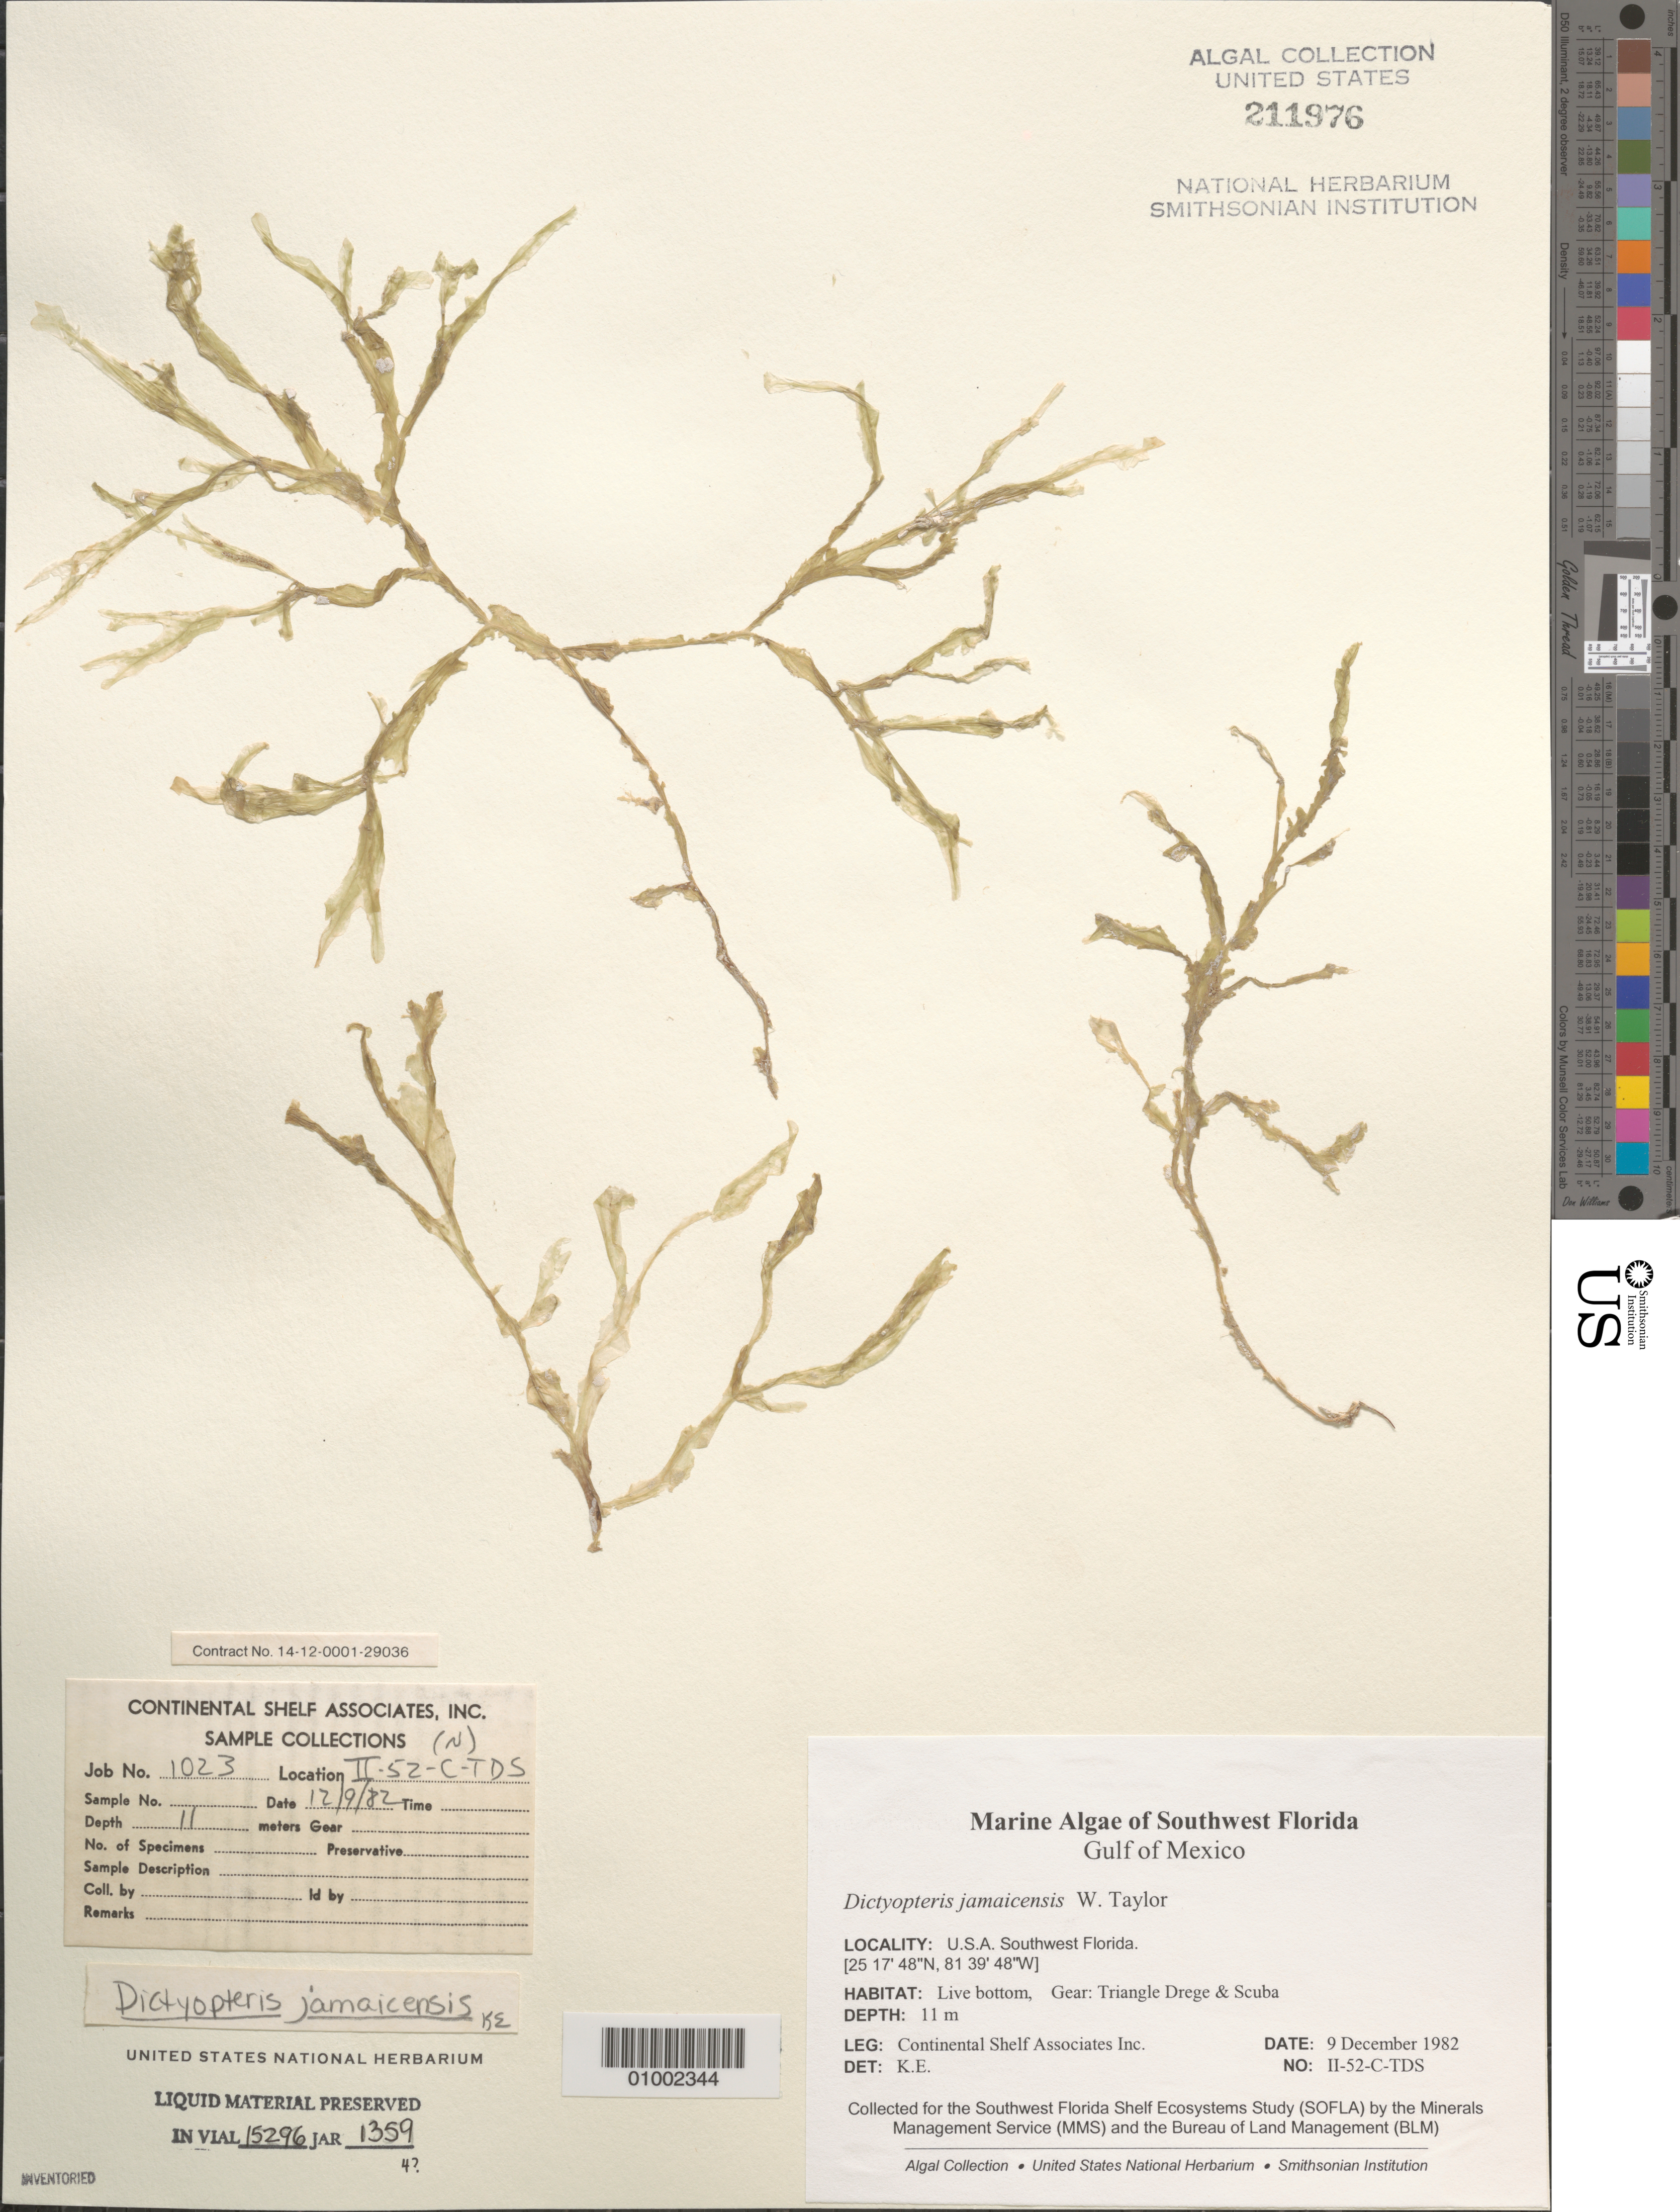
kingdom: Chromista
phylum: Ochrophyta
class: Phaeophyceae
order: Dictyotales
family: Dictyotaceae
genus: Dictyopteris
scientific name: Dictyopteris jamaicensis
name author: W.R. Taylor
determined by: E., K.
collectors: Continental Shelf Associates Inc.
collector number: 1023-II-52-C-TDS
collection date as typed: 09 Dec 1982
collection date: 1982-12-09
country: United States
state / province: Florida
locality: Gulf of Mexico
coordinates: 25 17'48"N, 81 39'48"W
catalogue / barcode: US 211976